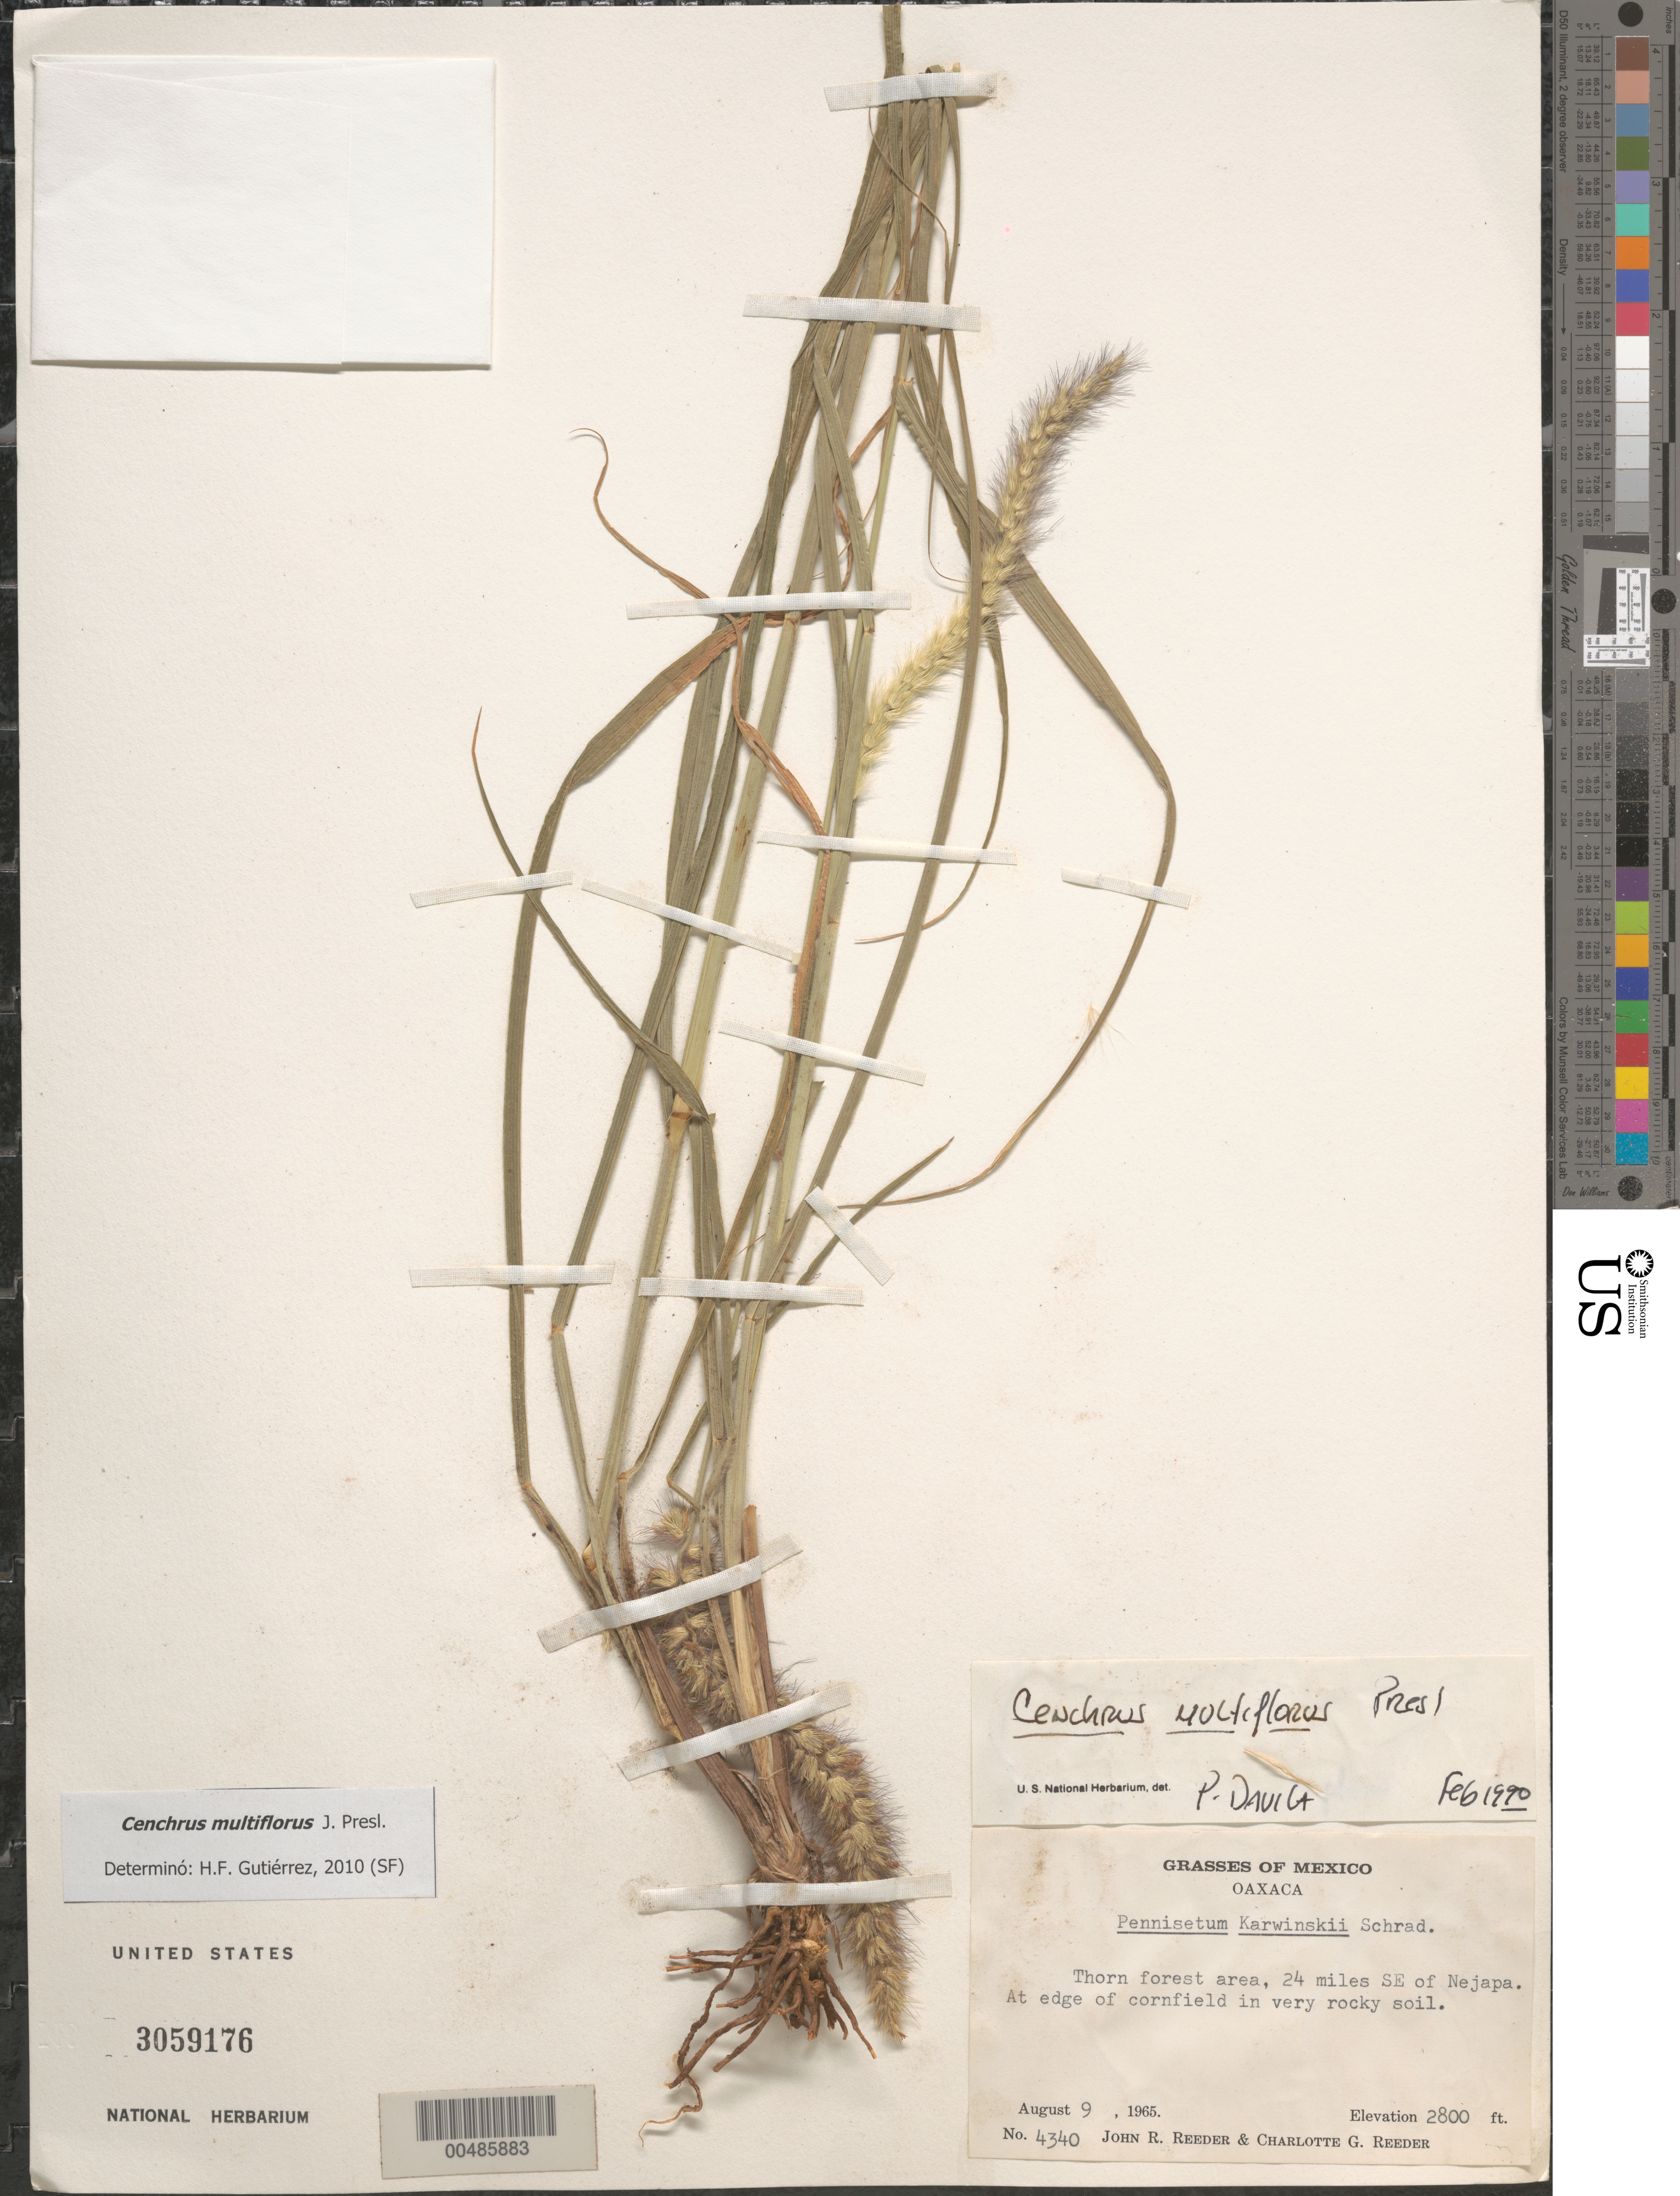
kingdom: Plantae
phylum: Tracheophyta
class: Liliopsida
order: Poales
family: Poaceae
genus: Cenchrus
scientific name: Cenchrus multiflorus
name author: C. Presl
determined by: Gutiérrez, H. F.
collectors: J. R. Reeder & C. G. Reeder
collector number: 4340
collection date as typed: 9 Aug 1965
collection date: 1965-08-09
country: Mexico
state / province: Oaxaca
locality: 24 mi SE of Nejapa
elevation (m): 853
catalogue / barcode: US 3059176